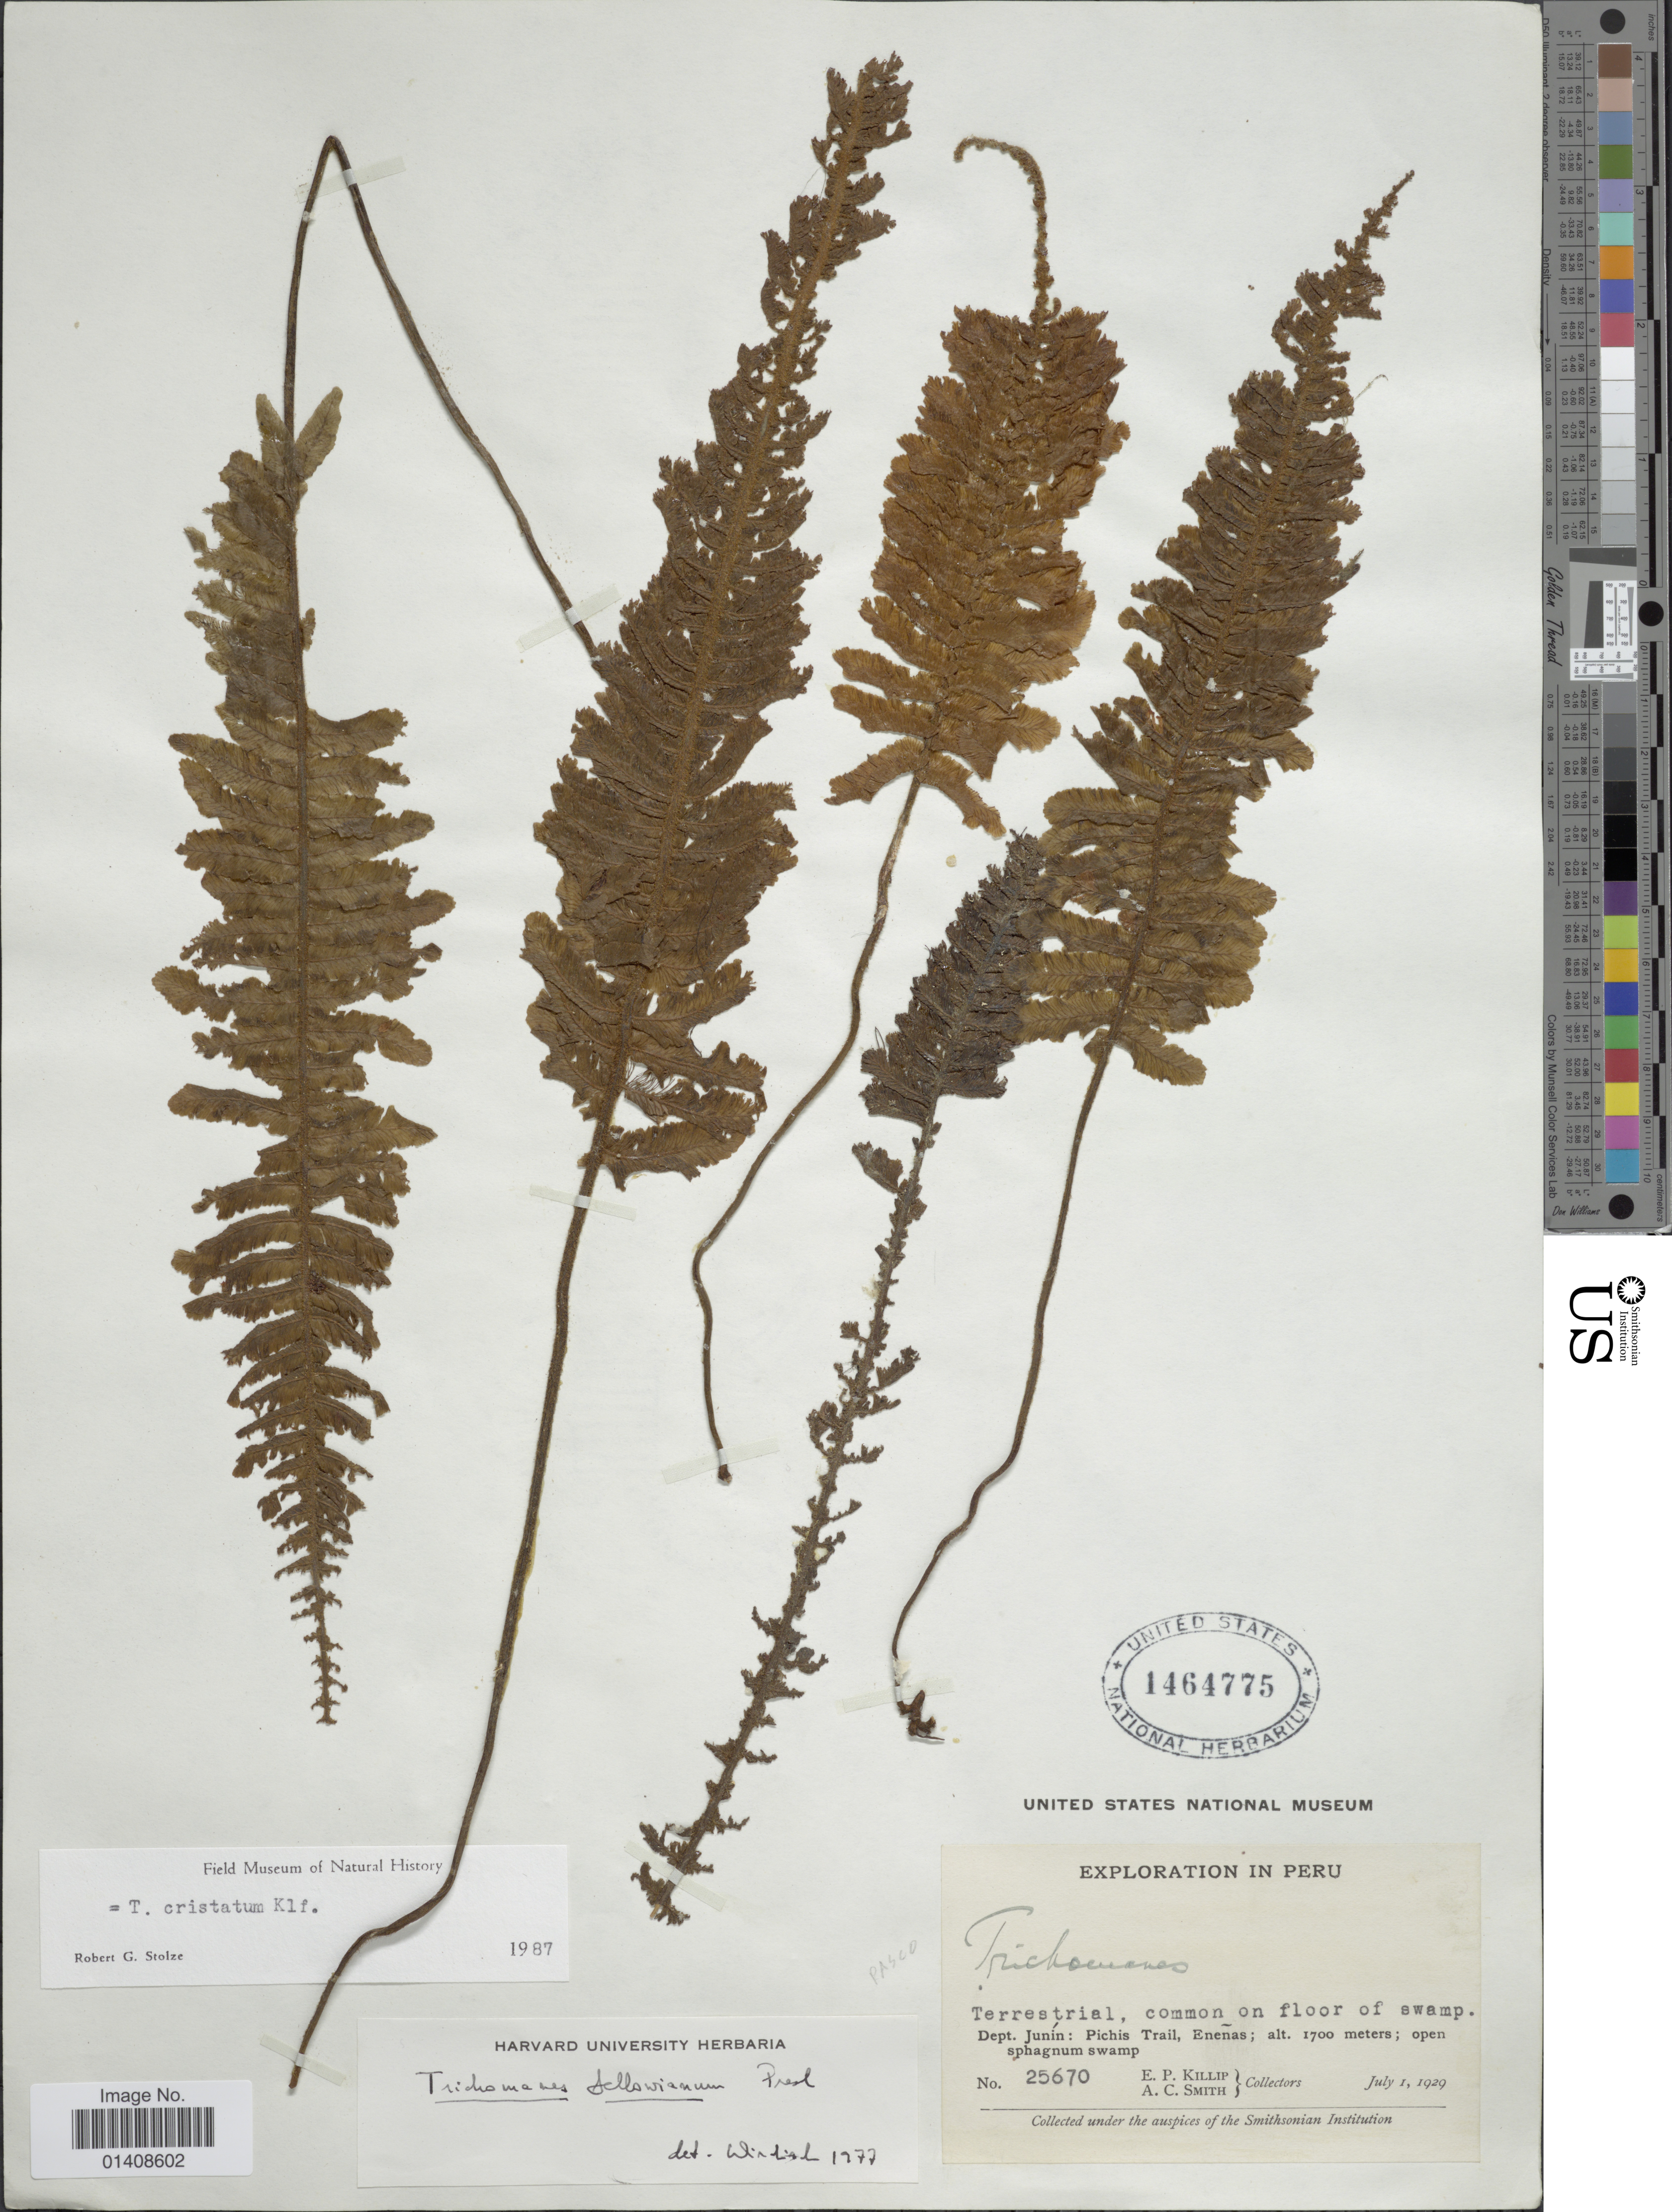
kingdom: Plantae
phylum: Tracheophyta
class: Polypodiopsida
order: Hymenophyllales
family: Hymenophyllaceae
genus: Trichomanes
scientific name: Trichomanes cristatum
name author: Kaulf.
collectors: E. P. Killip & A. C. Smith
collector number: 25670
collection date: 1929-07-01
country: Peru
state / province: Junín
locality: Pichis Trail, Enenas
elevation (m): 1700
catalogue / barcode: US 1464775